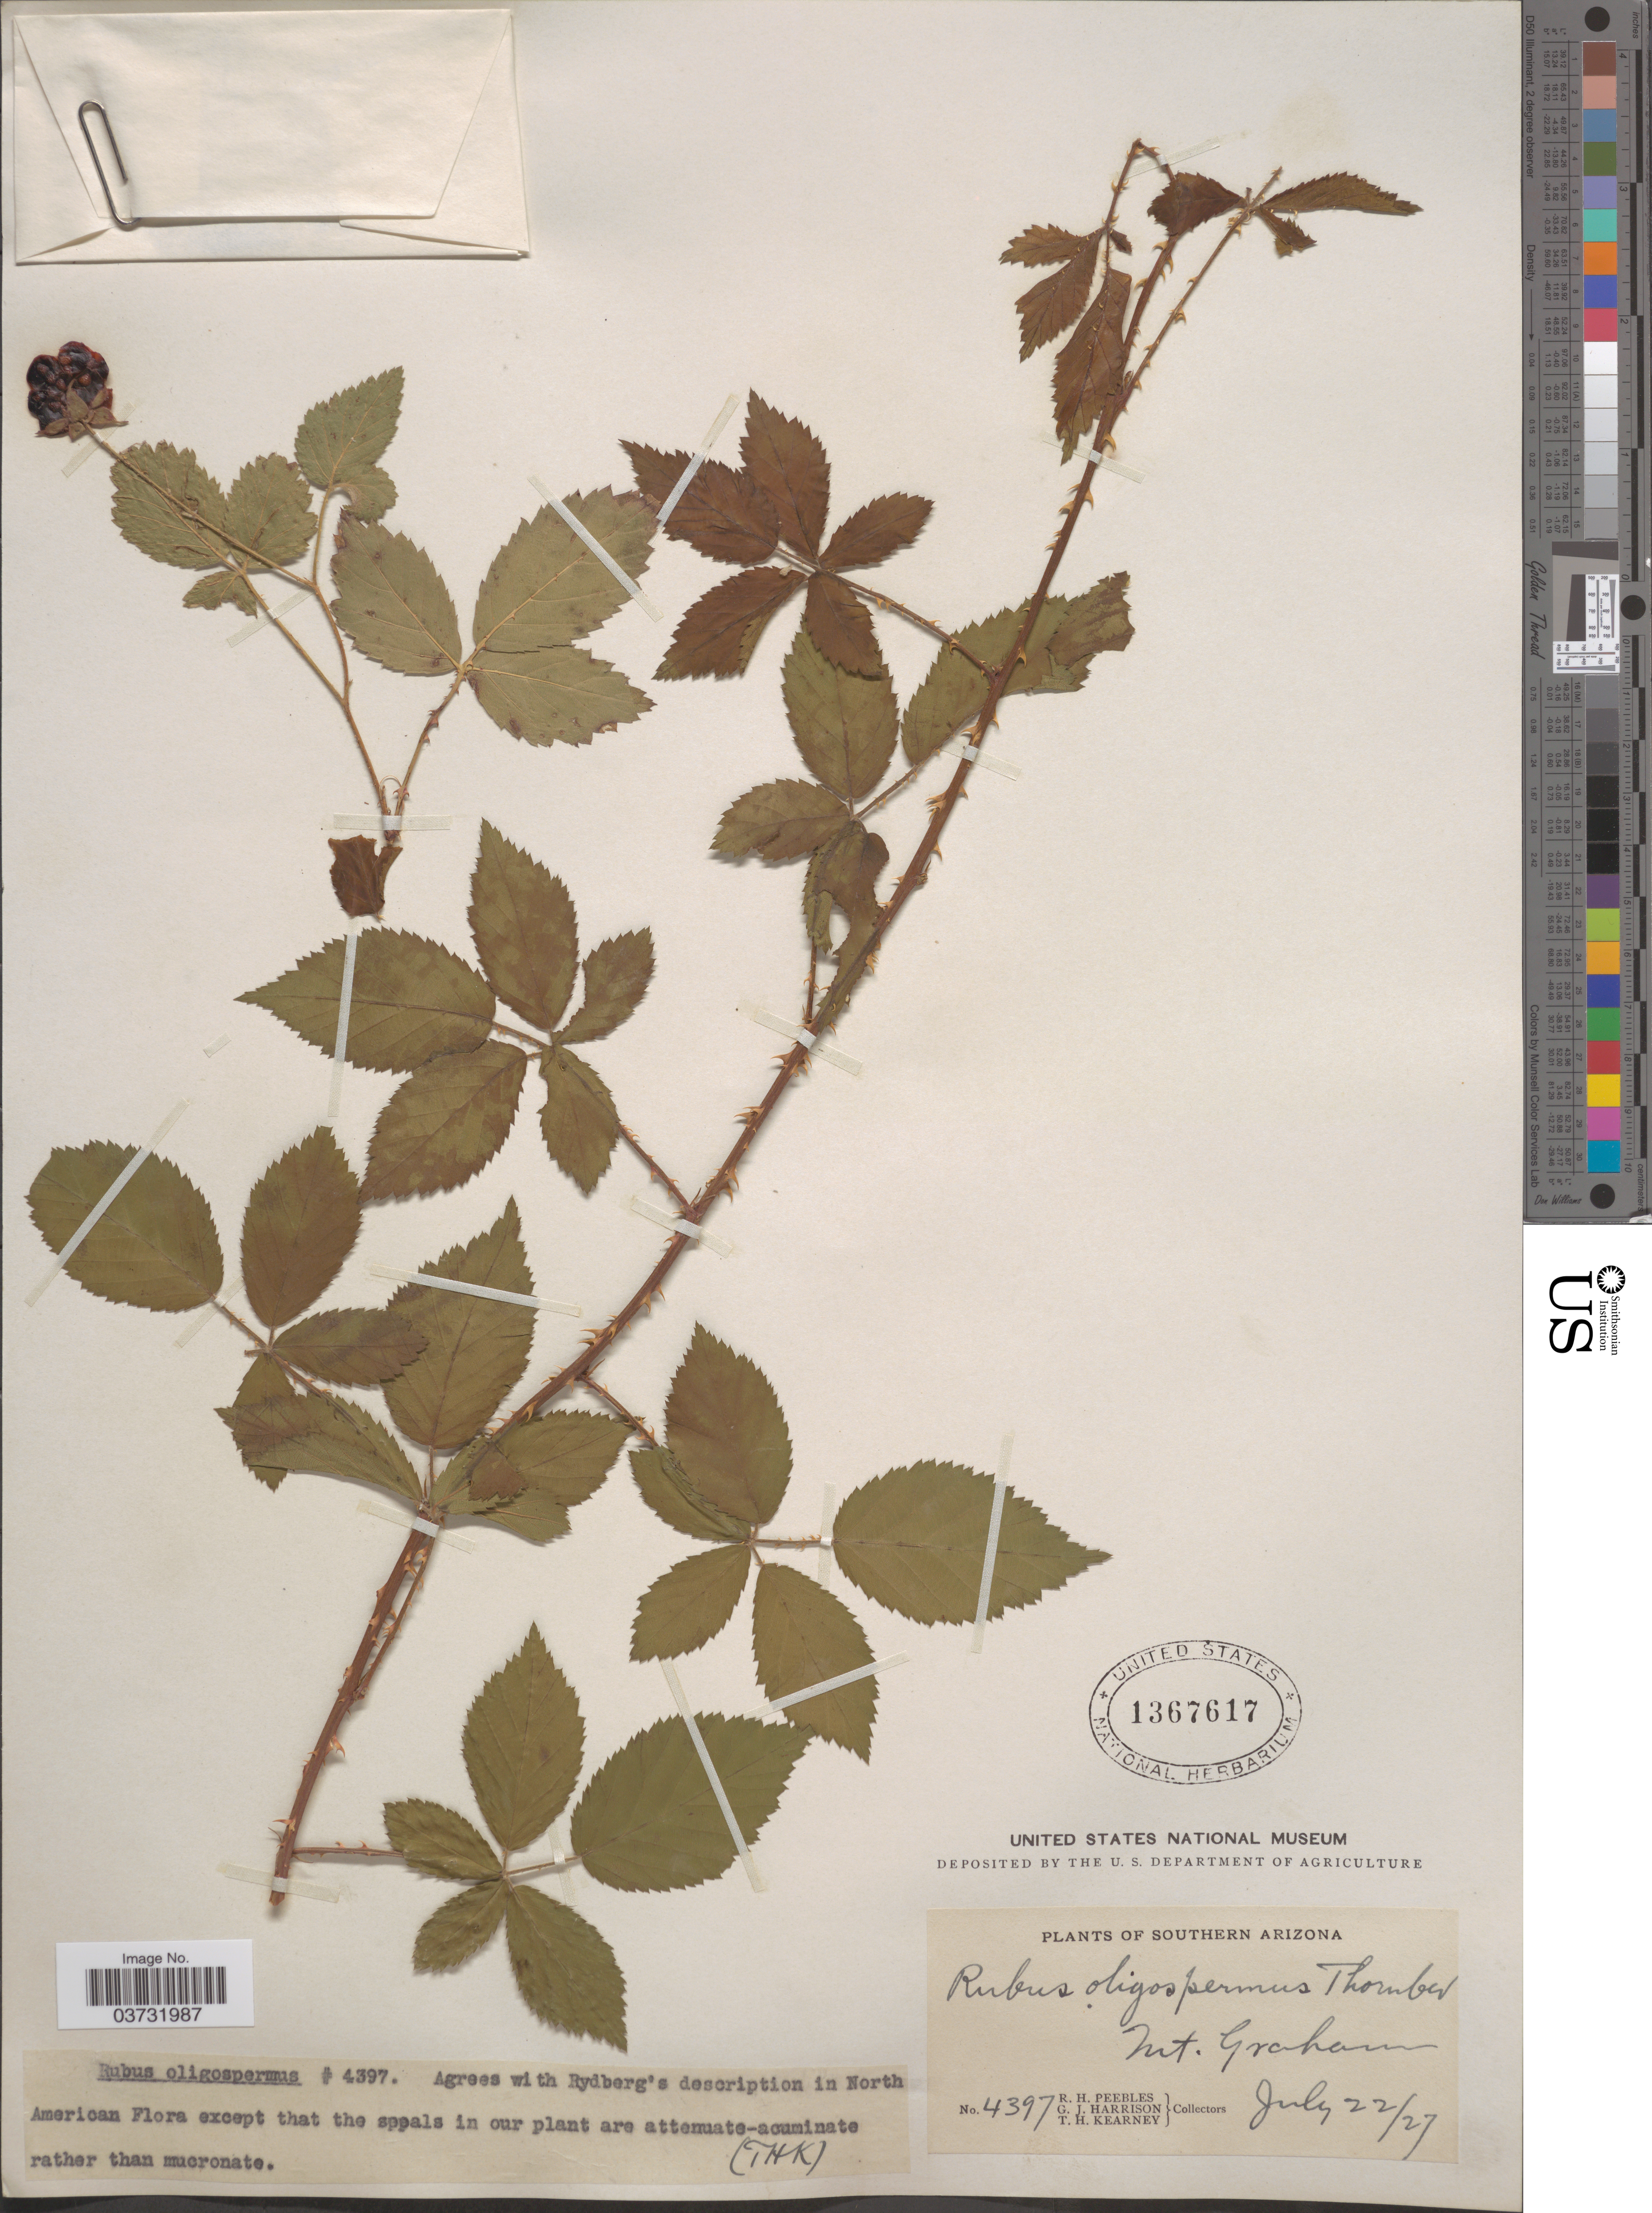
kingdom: Plantae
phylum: Tracheophyta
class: Magnoliopsida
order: Rosales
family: Rosaceae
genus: Rubus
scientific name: Rubus oligospermus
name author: Thornber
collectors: R. H. Peebles, G. J. Harrison & T. H. Kearney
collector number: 4397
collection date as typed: Transcribed d/m/y: 22/7/27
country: United States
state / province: Arizona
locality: Southern Arizona. Mt. Graham.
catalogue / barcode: US 1367617